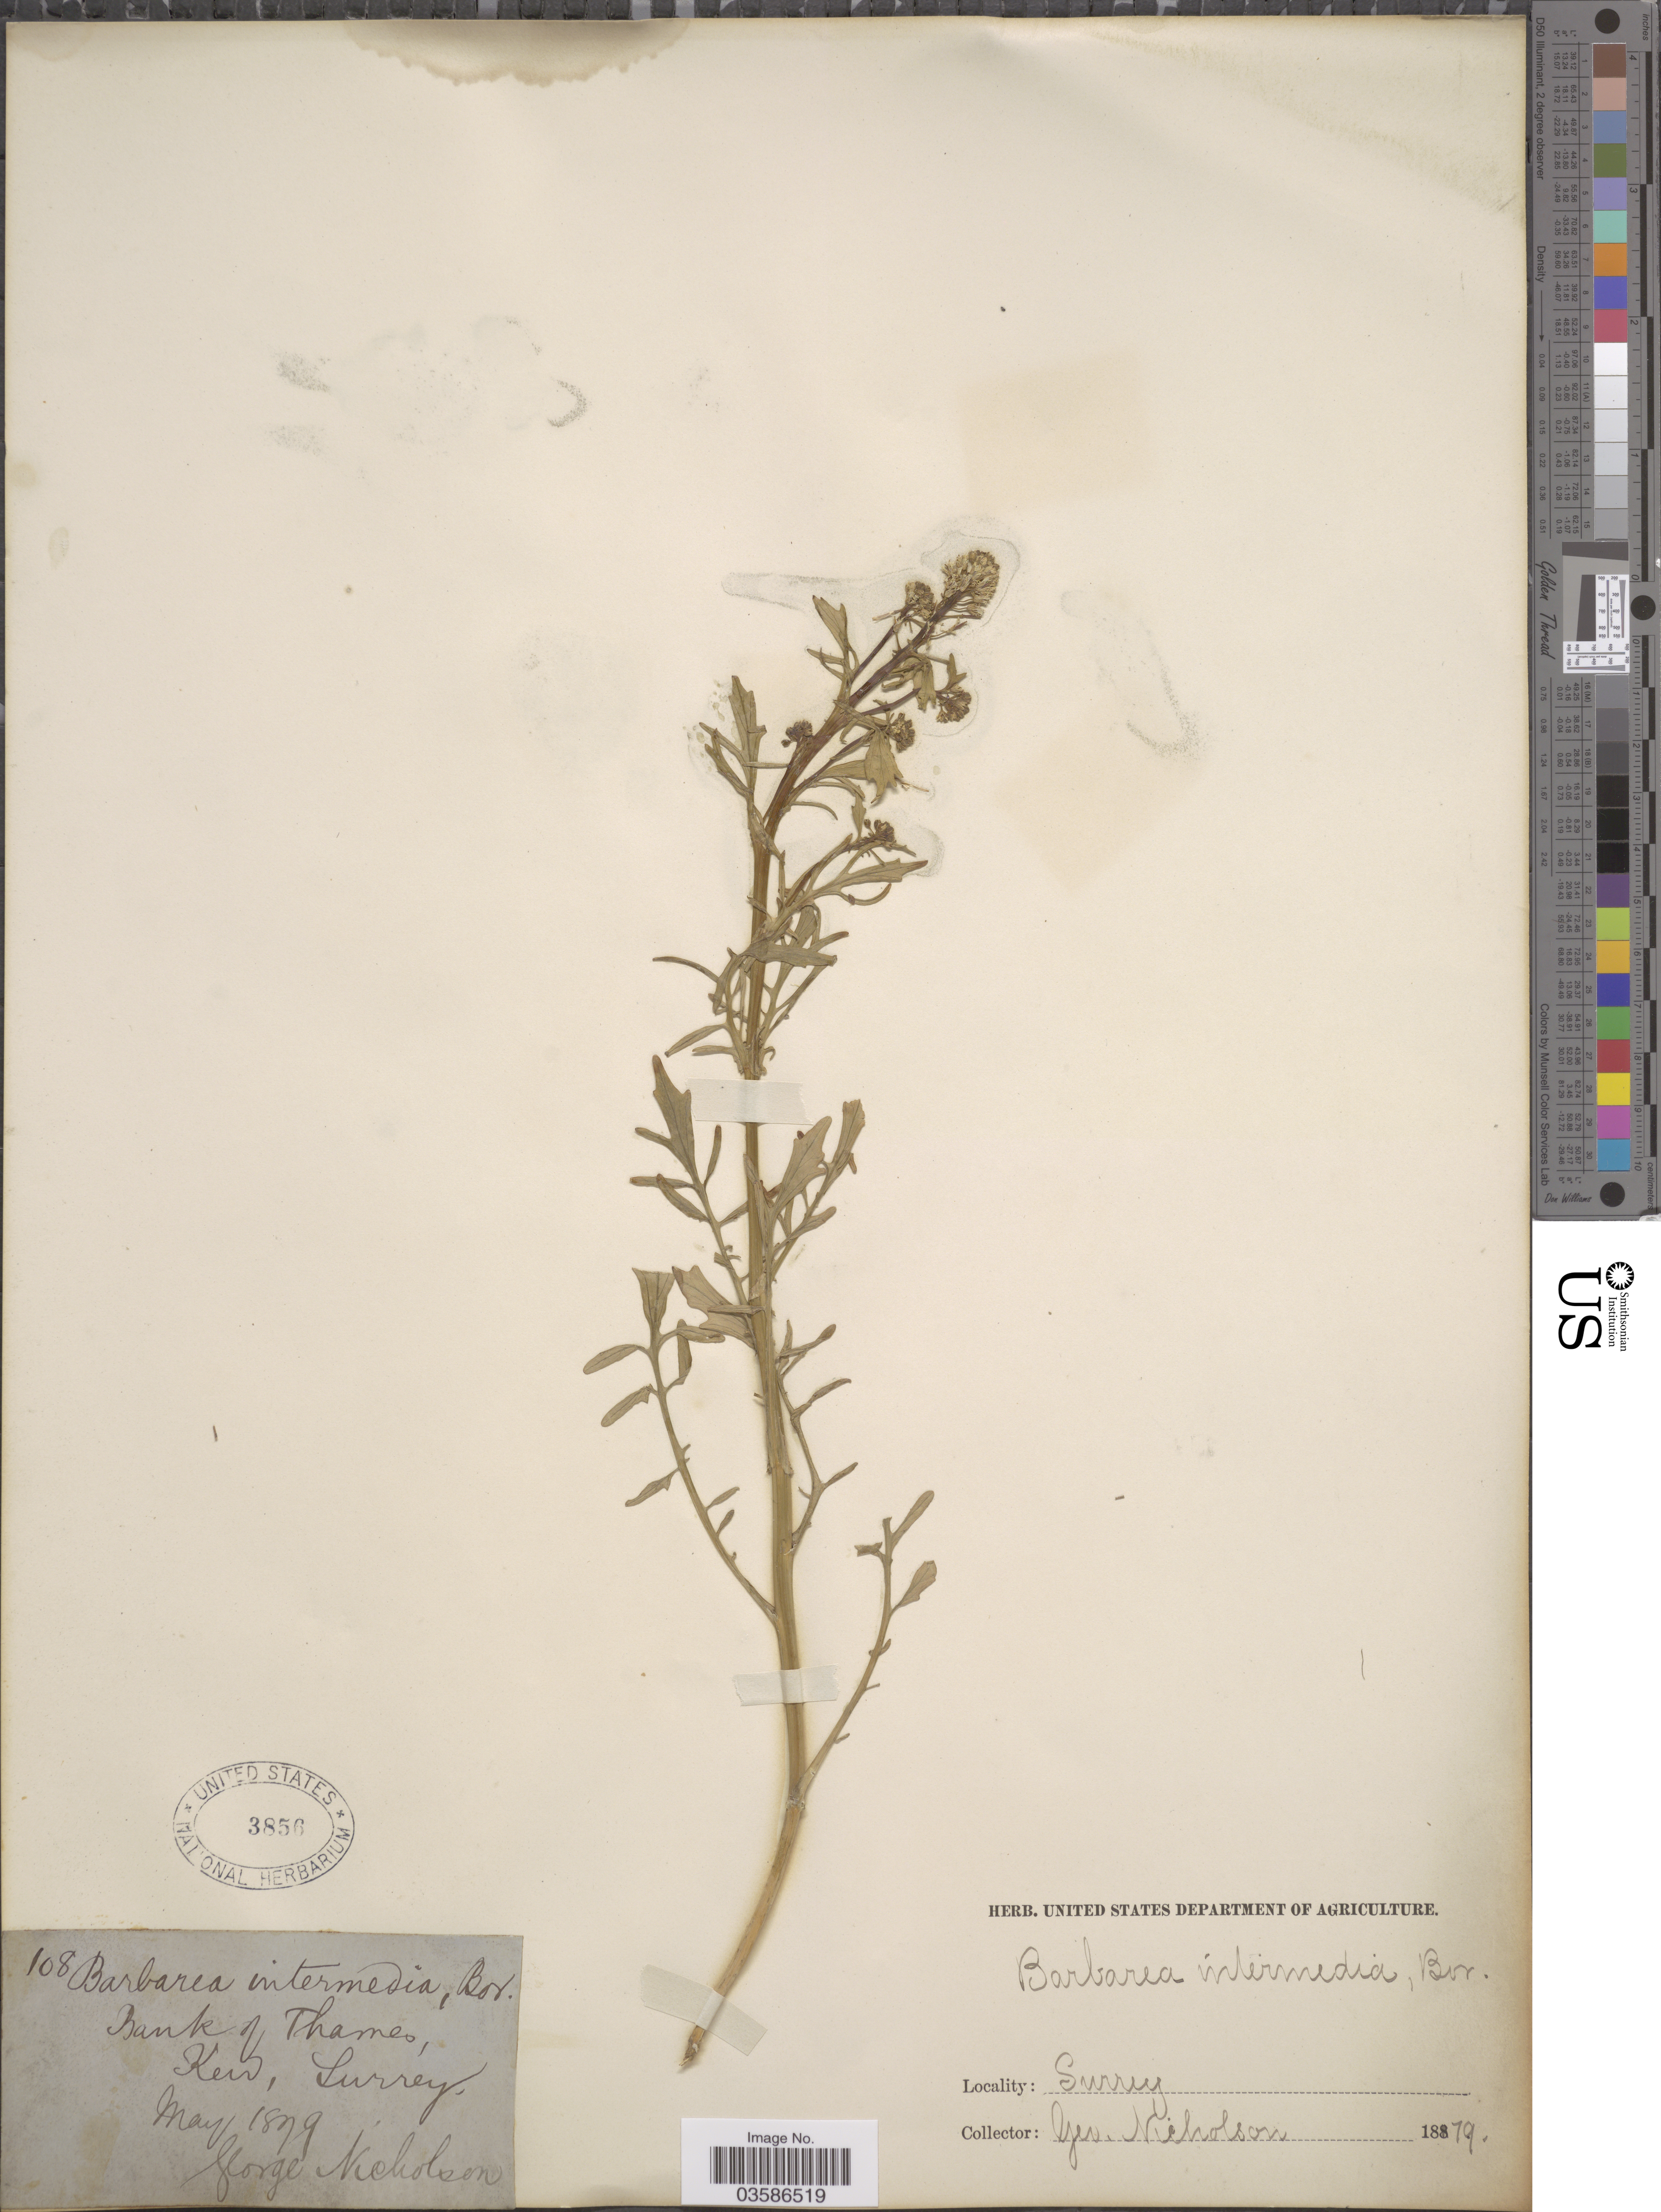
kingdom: Plantae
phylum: Tracheophyta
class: Magnoliopsida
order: Brassicales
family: Brassicaceae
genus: Barbarea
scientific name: Barbarea intermedia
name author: Boreau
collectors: G. Nicholson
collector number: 108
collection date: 1879-05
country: United Kingdom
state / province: England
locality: Bank of Thames, Kew, Surrey.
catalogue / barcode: US 3856